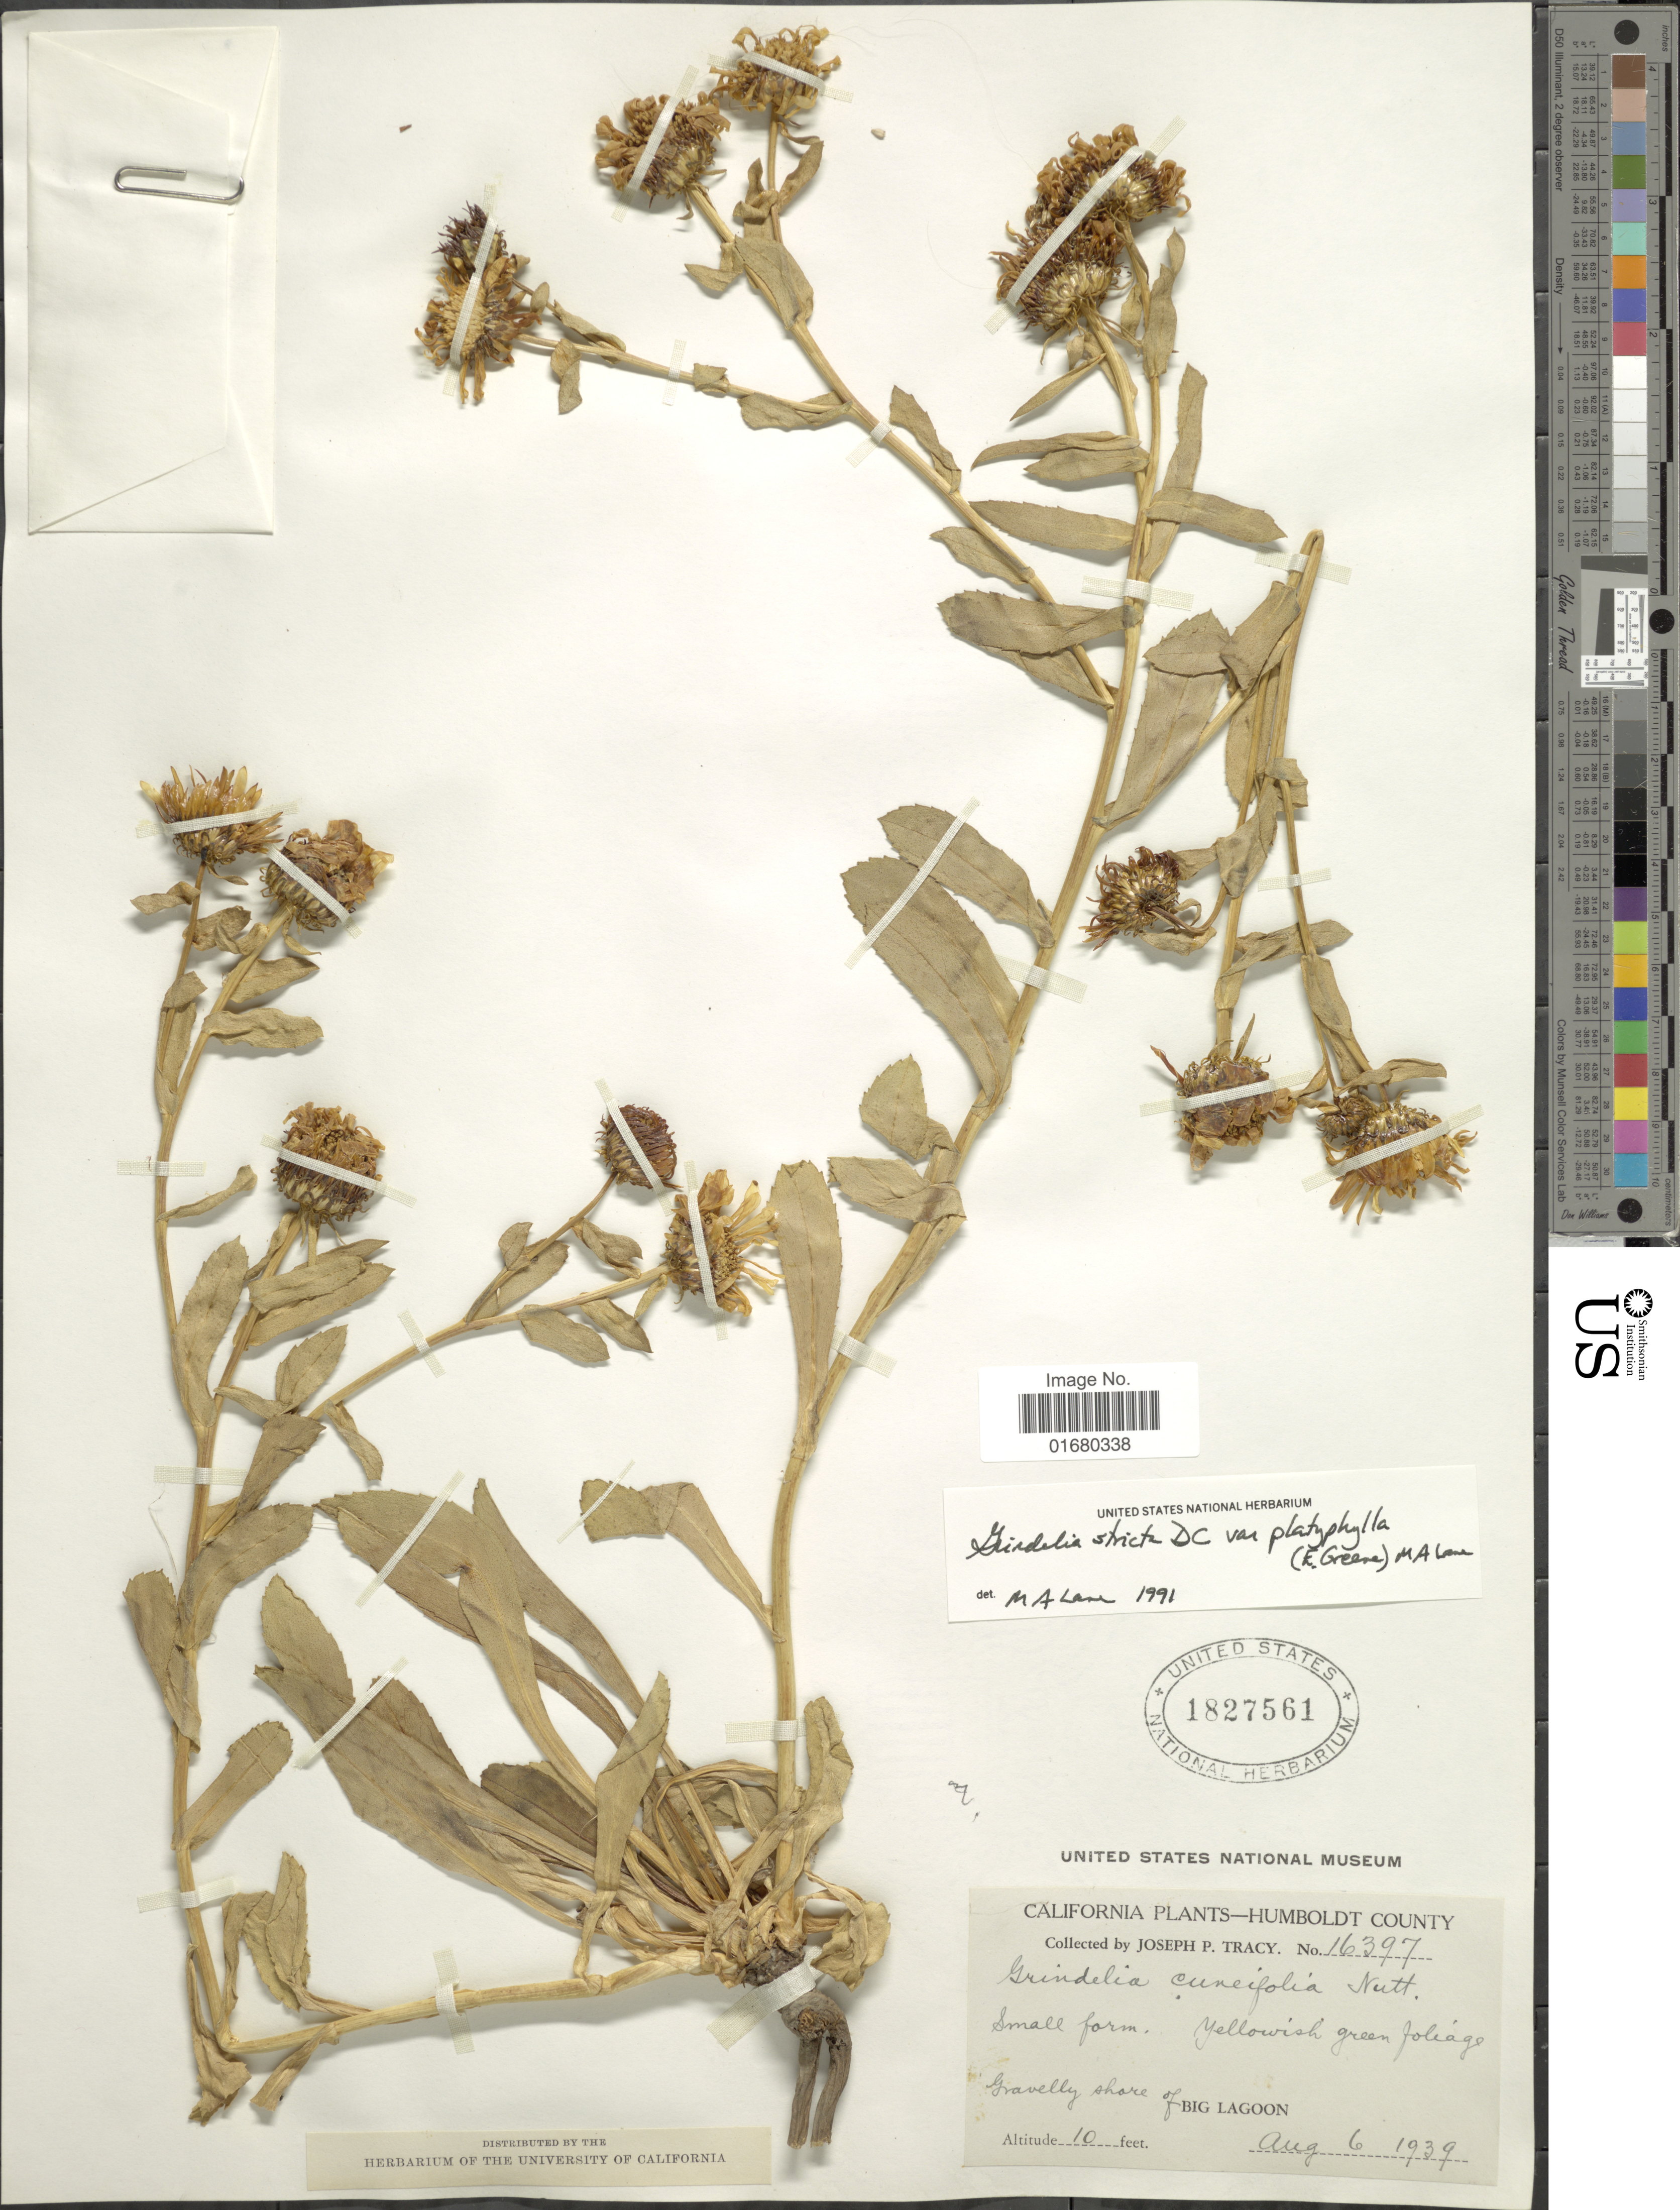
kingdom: Plantae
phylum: Tracheophyta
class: Magnoliopsida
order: Asterales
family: Asteraceae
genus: Grindelia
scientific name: Grindelia stricta var. platyphylla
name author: (Greene) M.A. Lane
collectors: J. Tracy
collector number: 16397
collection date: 1939-08-06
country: United States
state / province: California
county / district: Humboldt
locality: Humboldt County, Gravelly shore of Big Lagoon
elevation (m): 3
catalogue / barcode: US 1827561